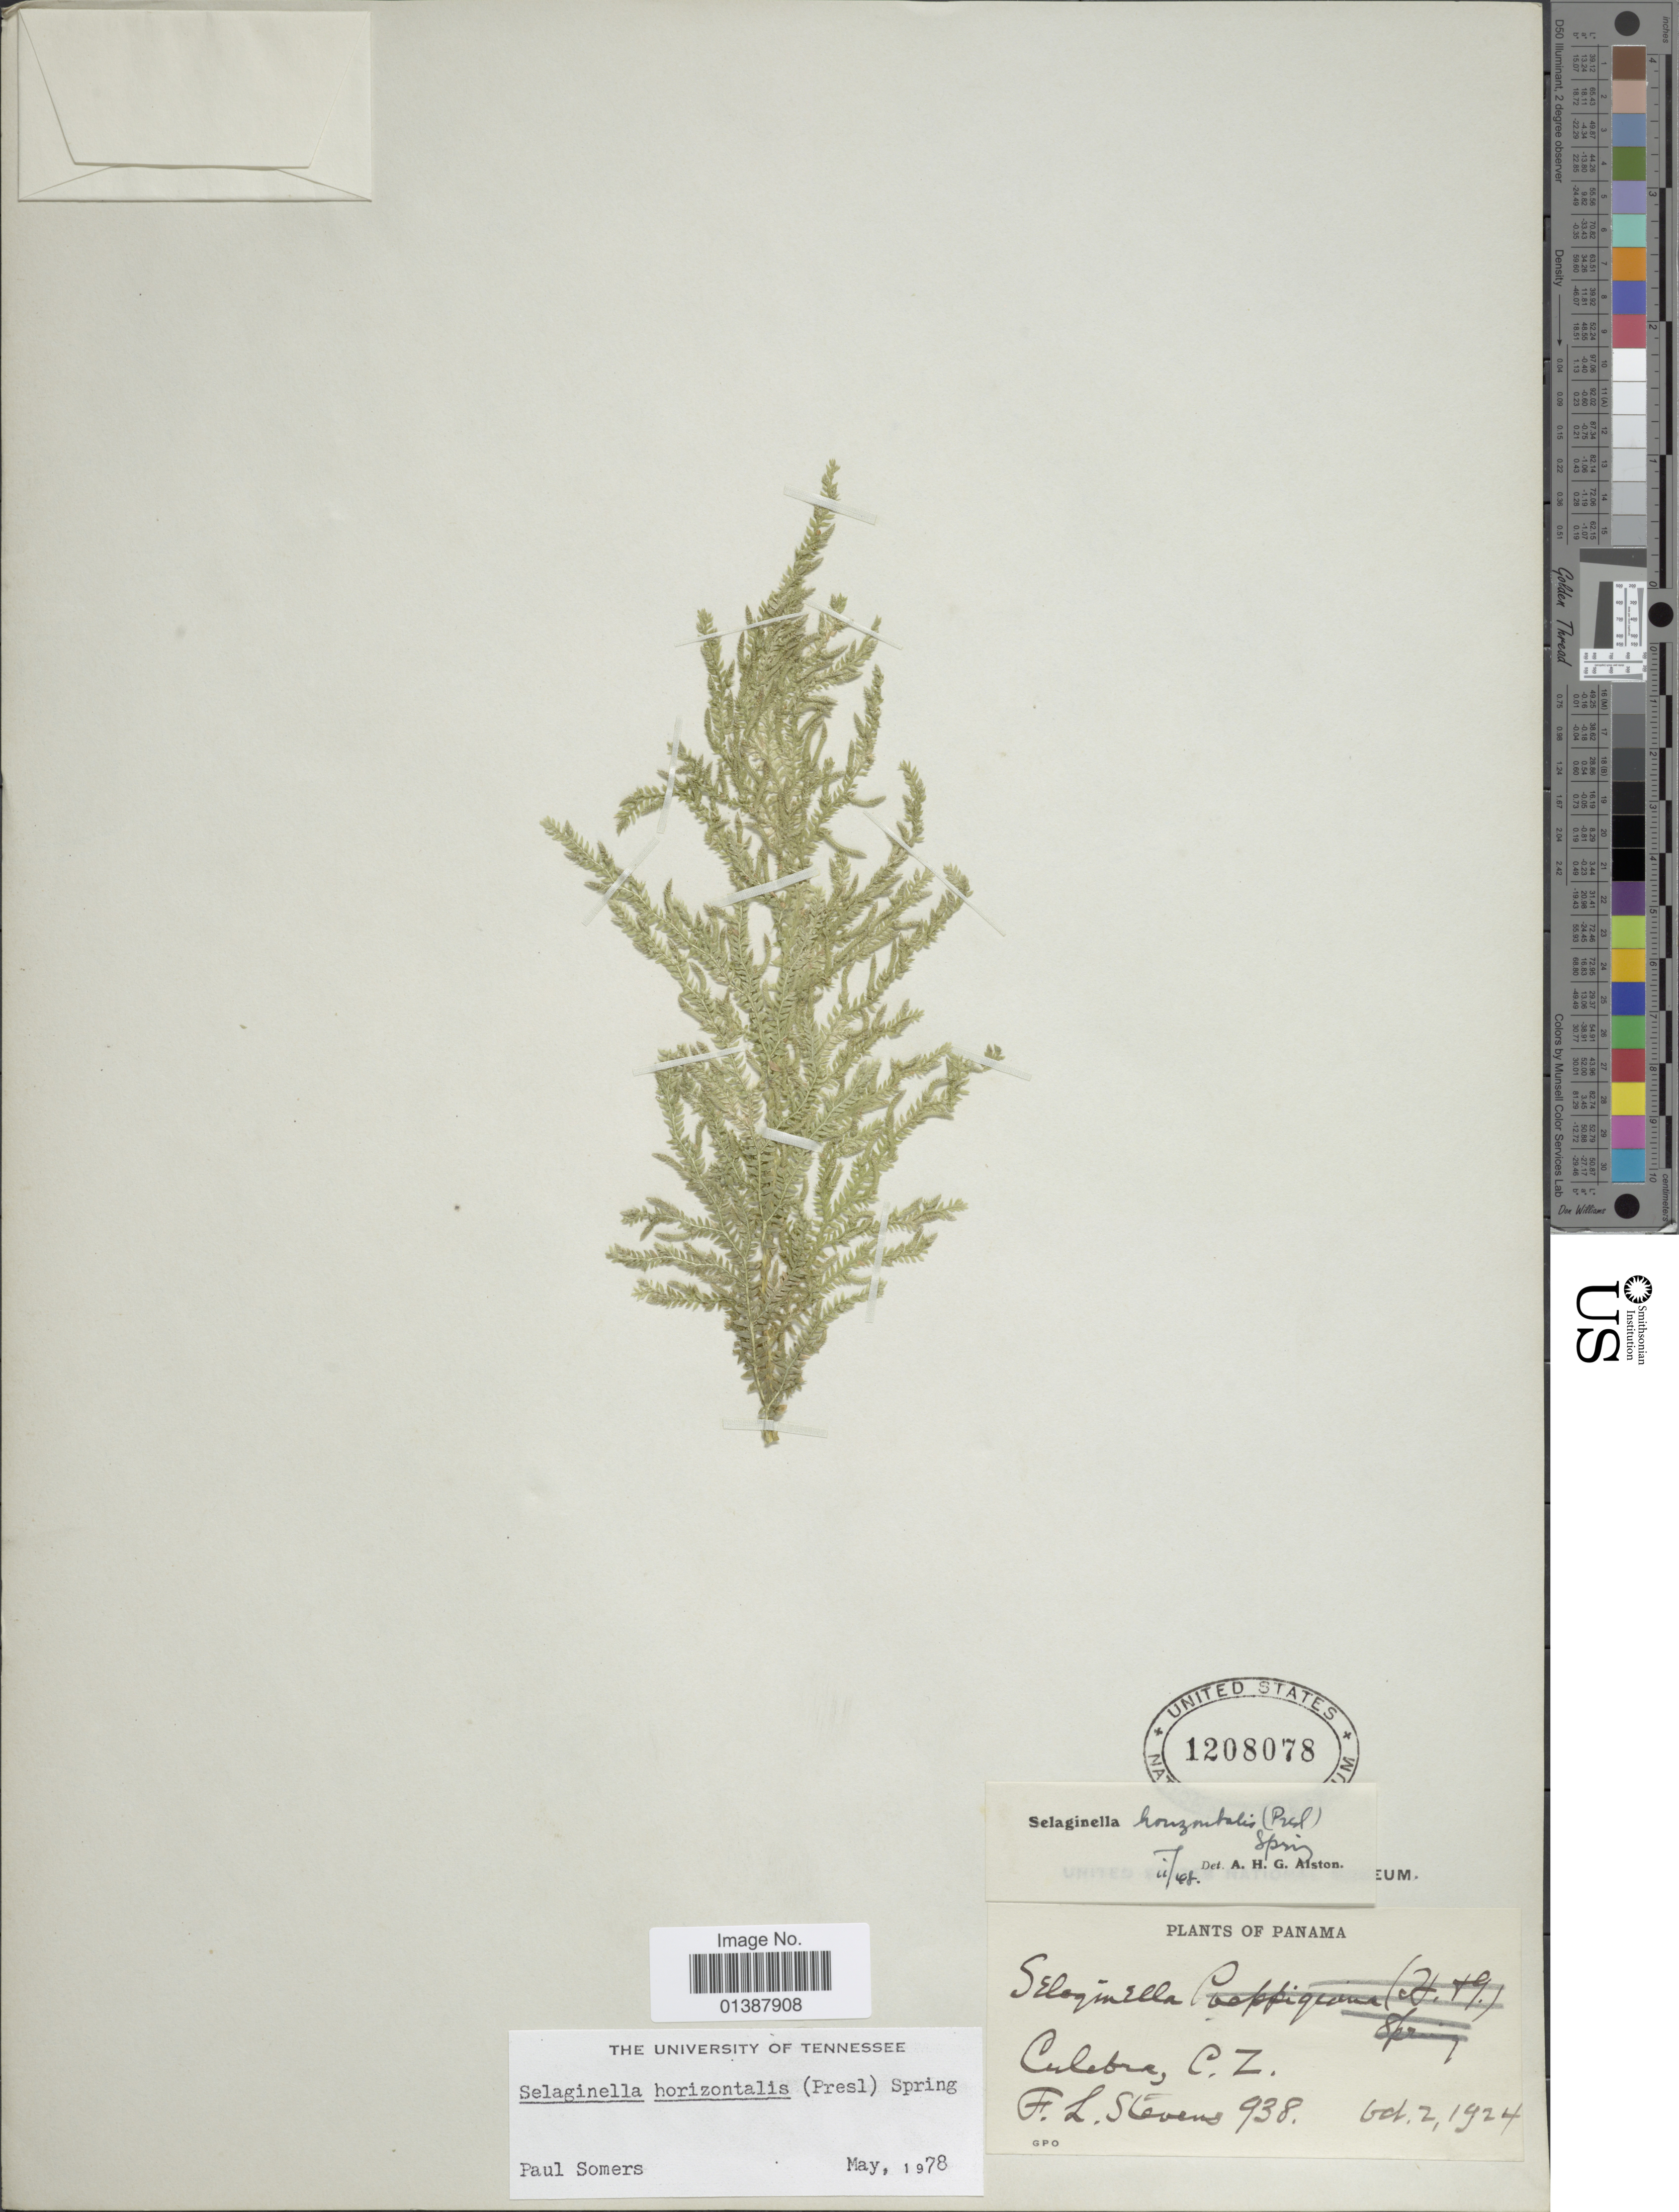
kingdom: Plantae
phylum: Tracheophyta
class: Lycopodiopsida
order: Selaginellales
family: Selaginellaceae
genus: Selaginella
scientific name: Selaginella horizontalis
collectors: P. F. Stevens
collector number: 938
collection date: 1924-10-02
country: Panama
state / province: Colón / Panamá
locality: Culebra, C.Z.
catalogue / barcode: US 1208078